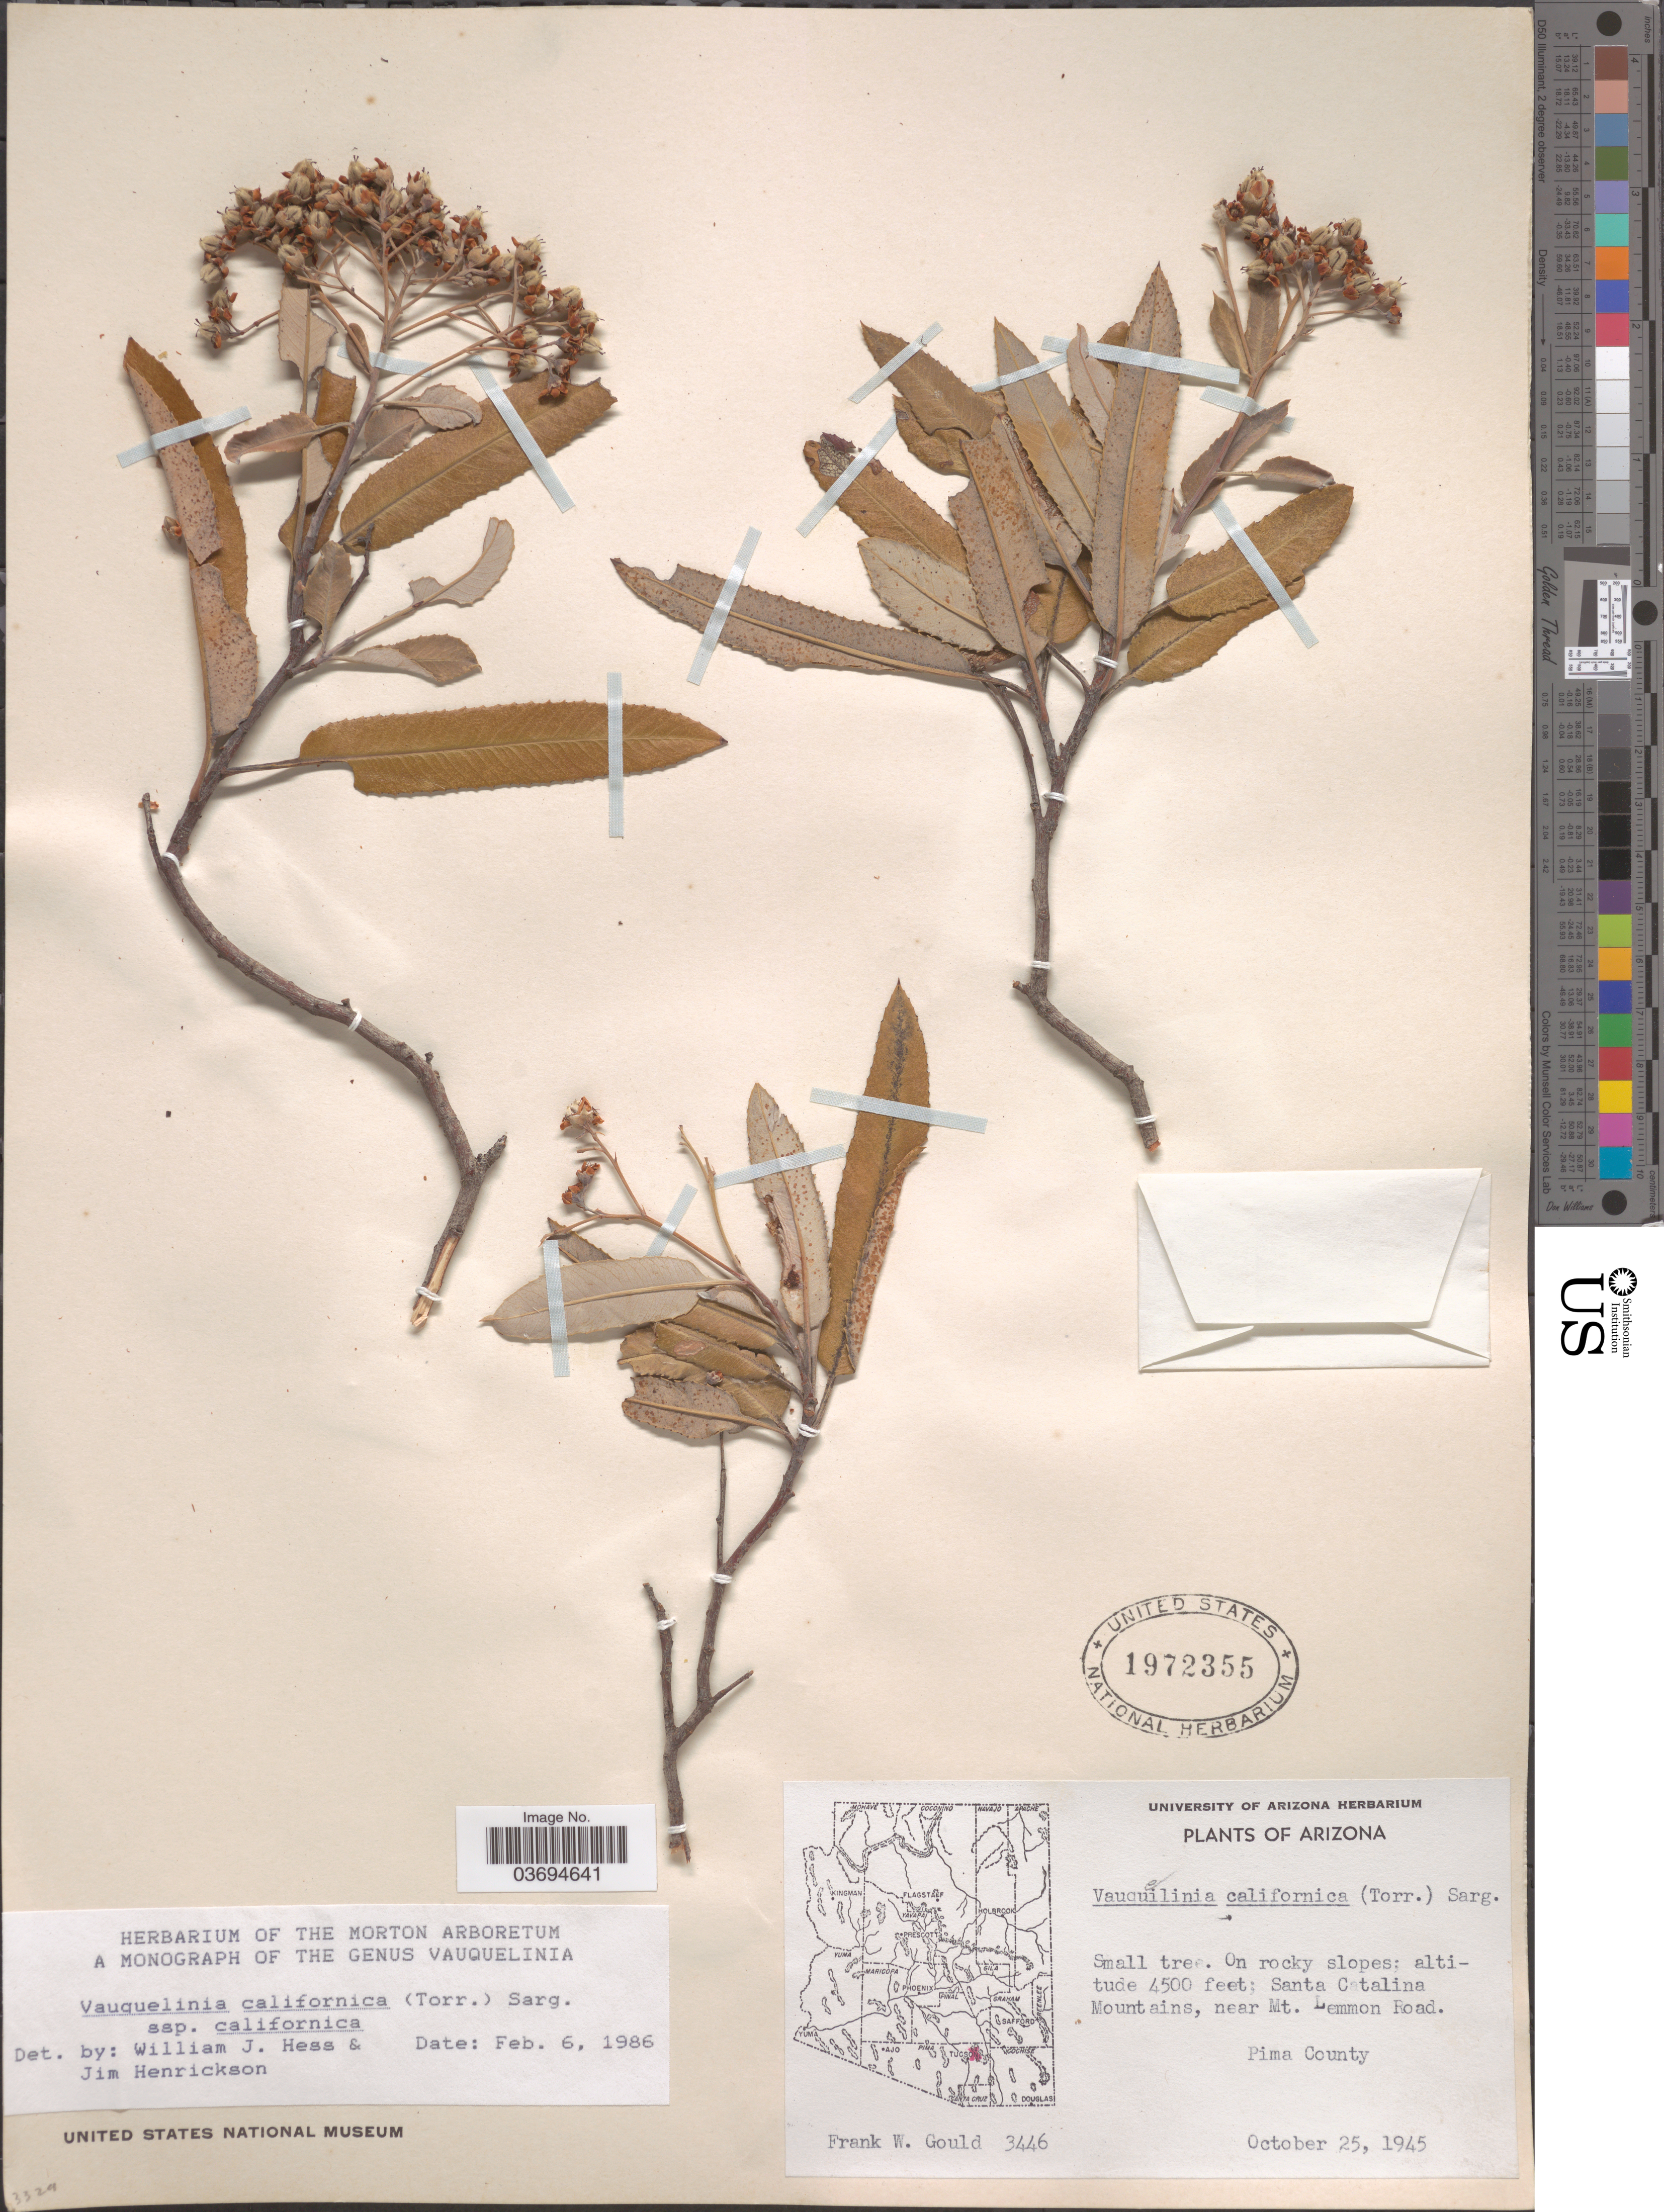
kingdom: Plantae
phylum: Tracheophyta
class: Magnoliopsida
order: Rosales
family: Rosaceae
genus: Vauquelinia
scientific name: Vauquelinia californica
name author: (Torr.) Sarg.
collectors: F. W. Gould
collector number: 3446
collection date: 1945-10-25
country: United States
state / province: Arizona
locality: Santa Catalina Mountains, near Mt. Lemmon Road. Pima County.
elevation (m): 1372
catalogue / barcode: US 1972355